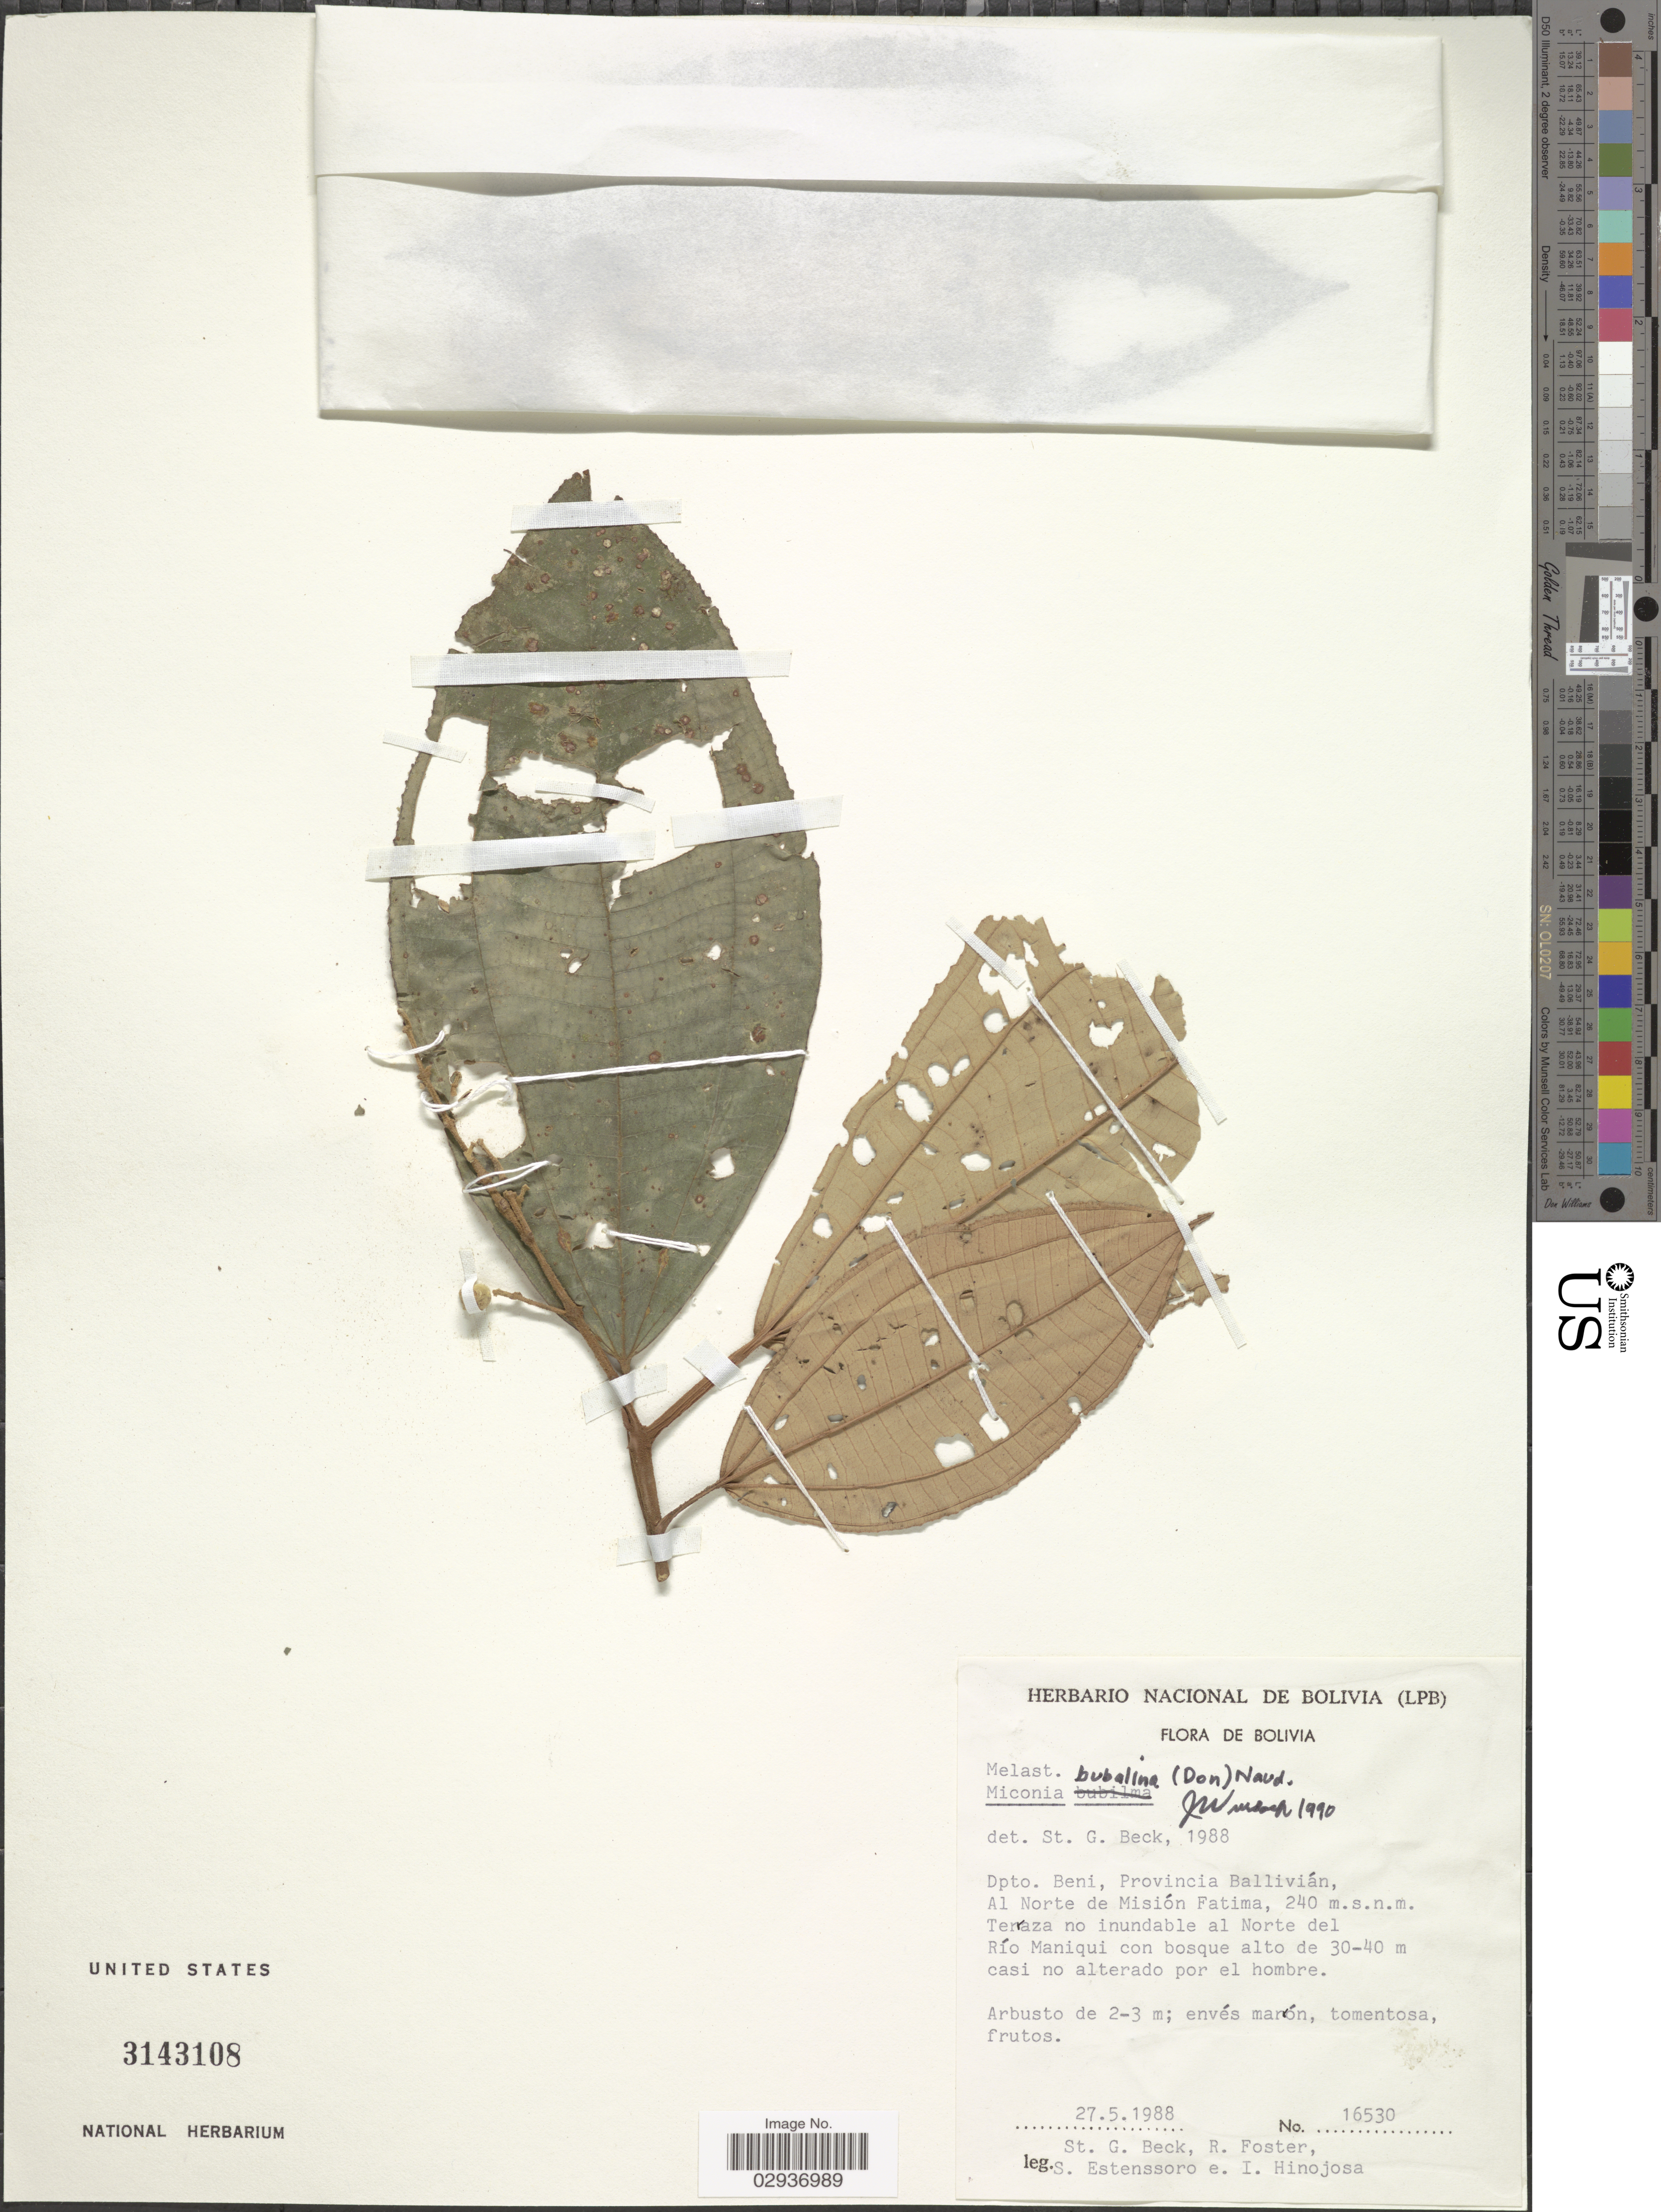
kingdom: Plantae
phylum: Tracheophyta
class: Magnoliopsida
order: Myrtales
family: Melastomataceae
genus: Miconia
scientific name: Miconia bubalina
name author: Naudin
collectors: S. Beck, R. Foster, S. Estenssoro & I. Hinojosa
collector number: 16530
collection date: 1988-05-27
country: Bolivia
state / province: Beni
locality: Dpto. Beni, Provincia Ballivián, Al Norte de Misión Fatima. Tenaza no inundable al Norte del Río Maniqui.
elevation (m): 240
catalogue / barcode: US 3143108